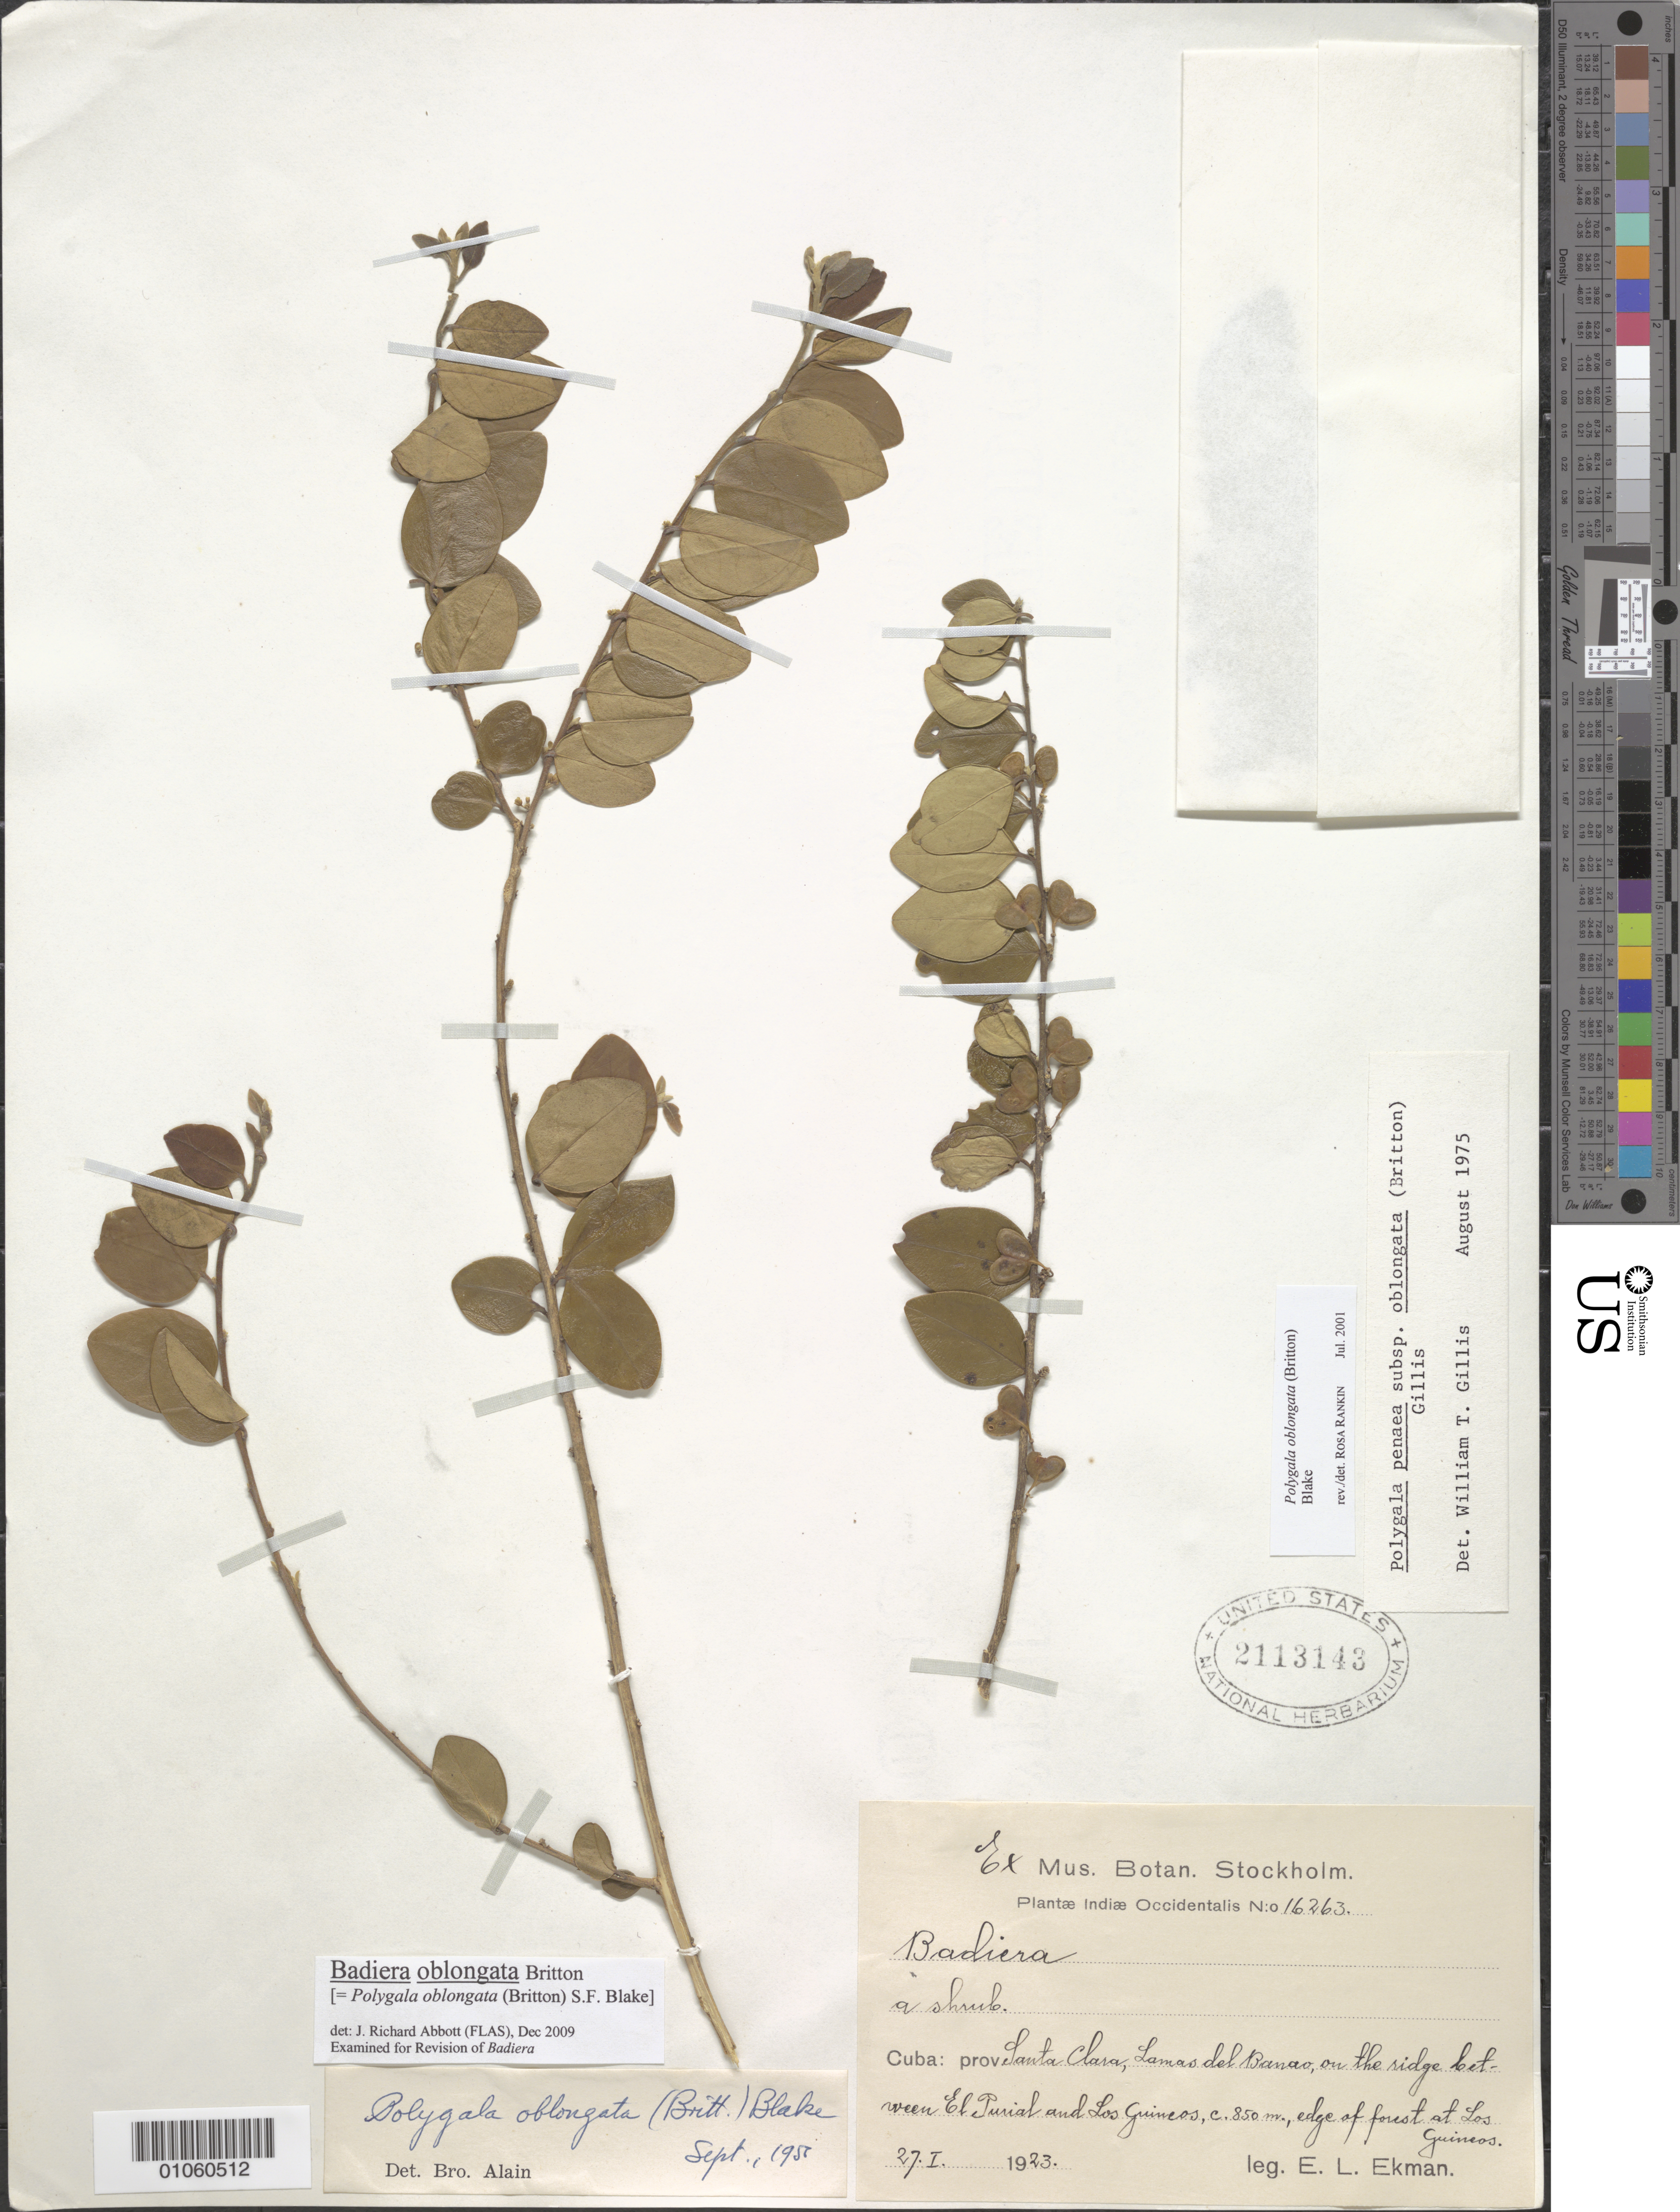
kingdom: Plantae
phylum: Tracheophyta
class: Magnoliopsida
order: Fabales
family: Polygalaceae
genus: Badiera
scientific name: Badiera oblongata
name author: Britton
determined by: Abbott, J. R., (FLAS)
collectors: E. L. Ekman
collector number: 16263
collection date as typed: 27 Jan 1923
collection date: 1923-01-27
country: Cuba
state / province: Santa Clara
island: Cuba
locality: Lomas del Banao, between El Purial and Los Guincos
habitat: Edge of forest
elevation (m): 850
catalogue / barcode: US 2113143